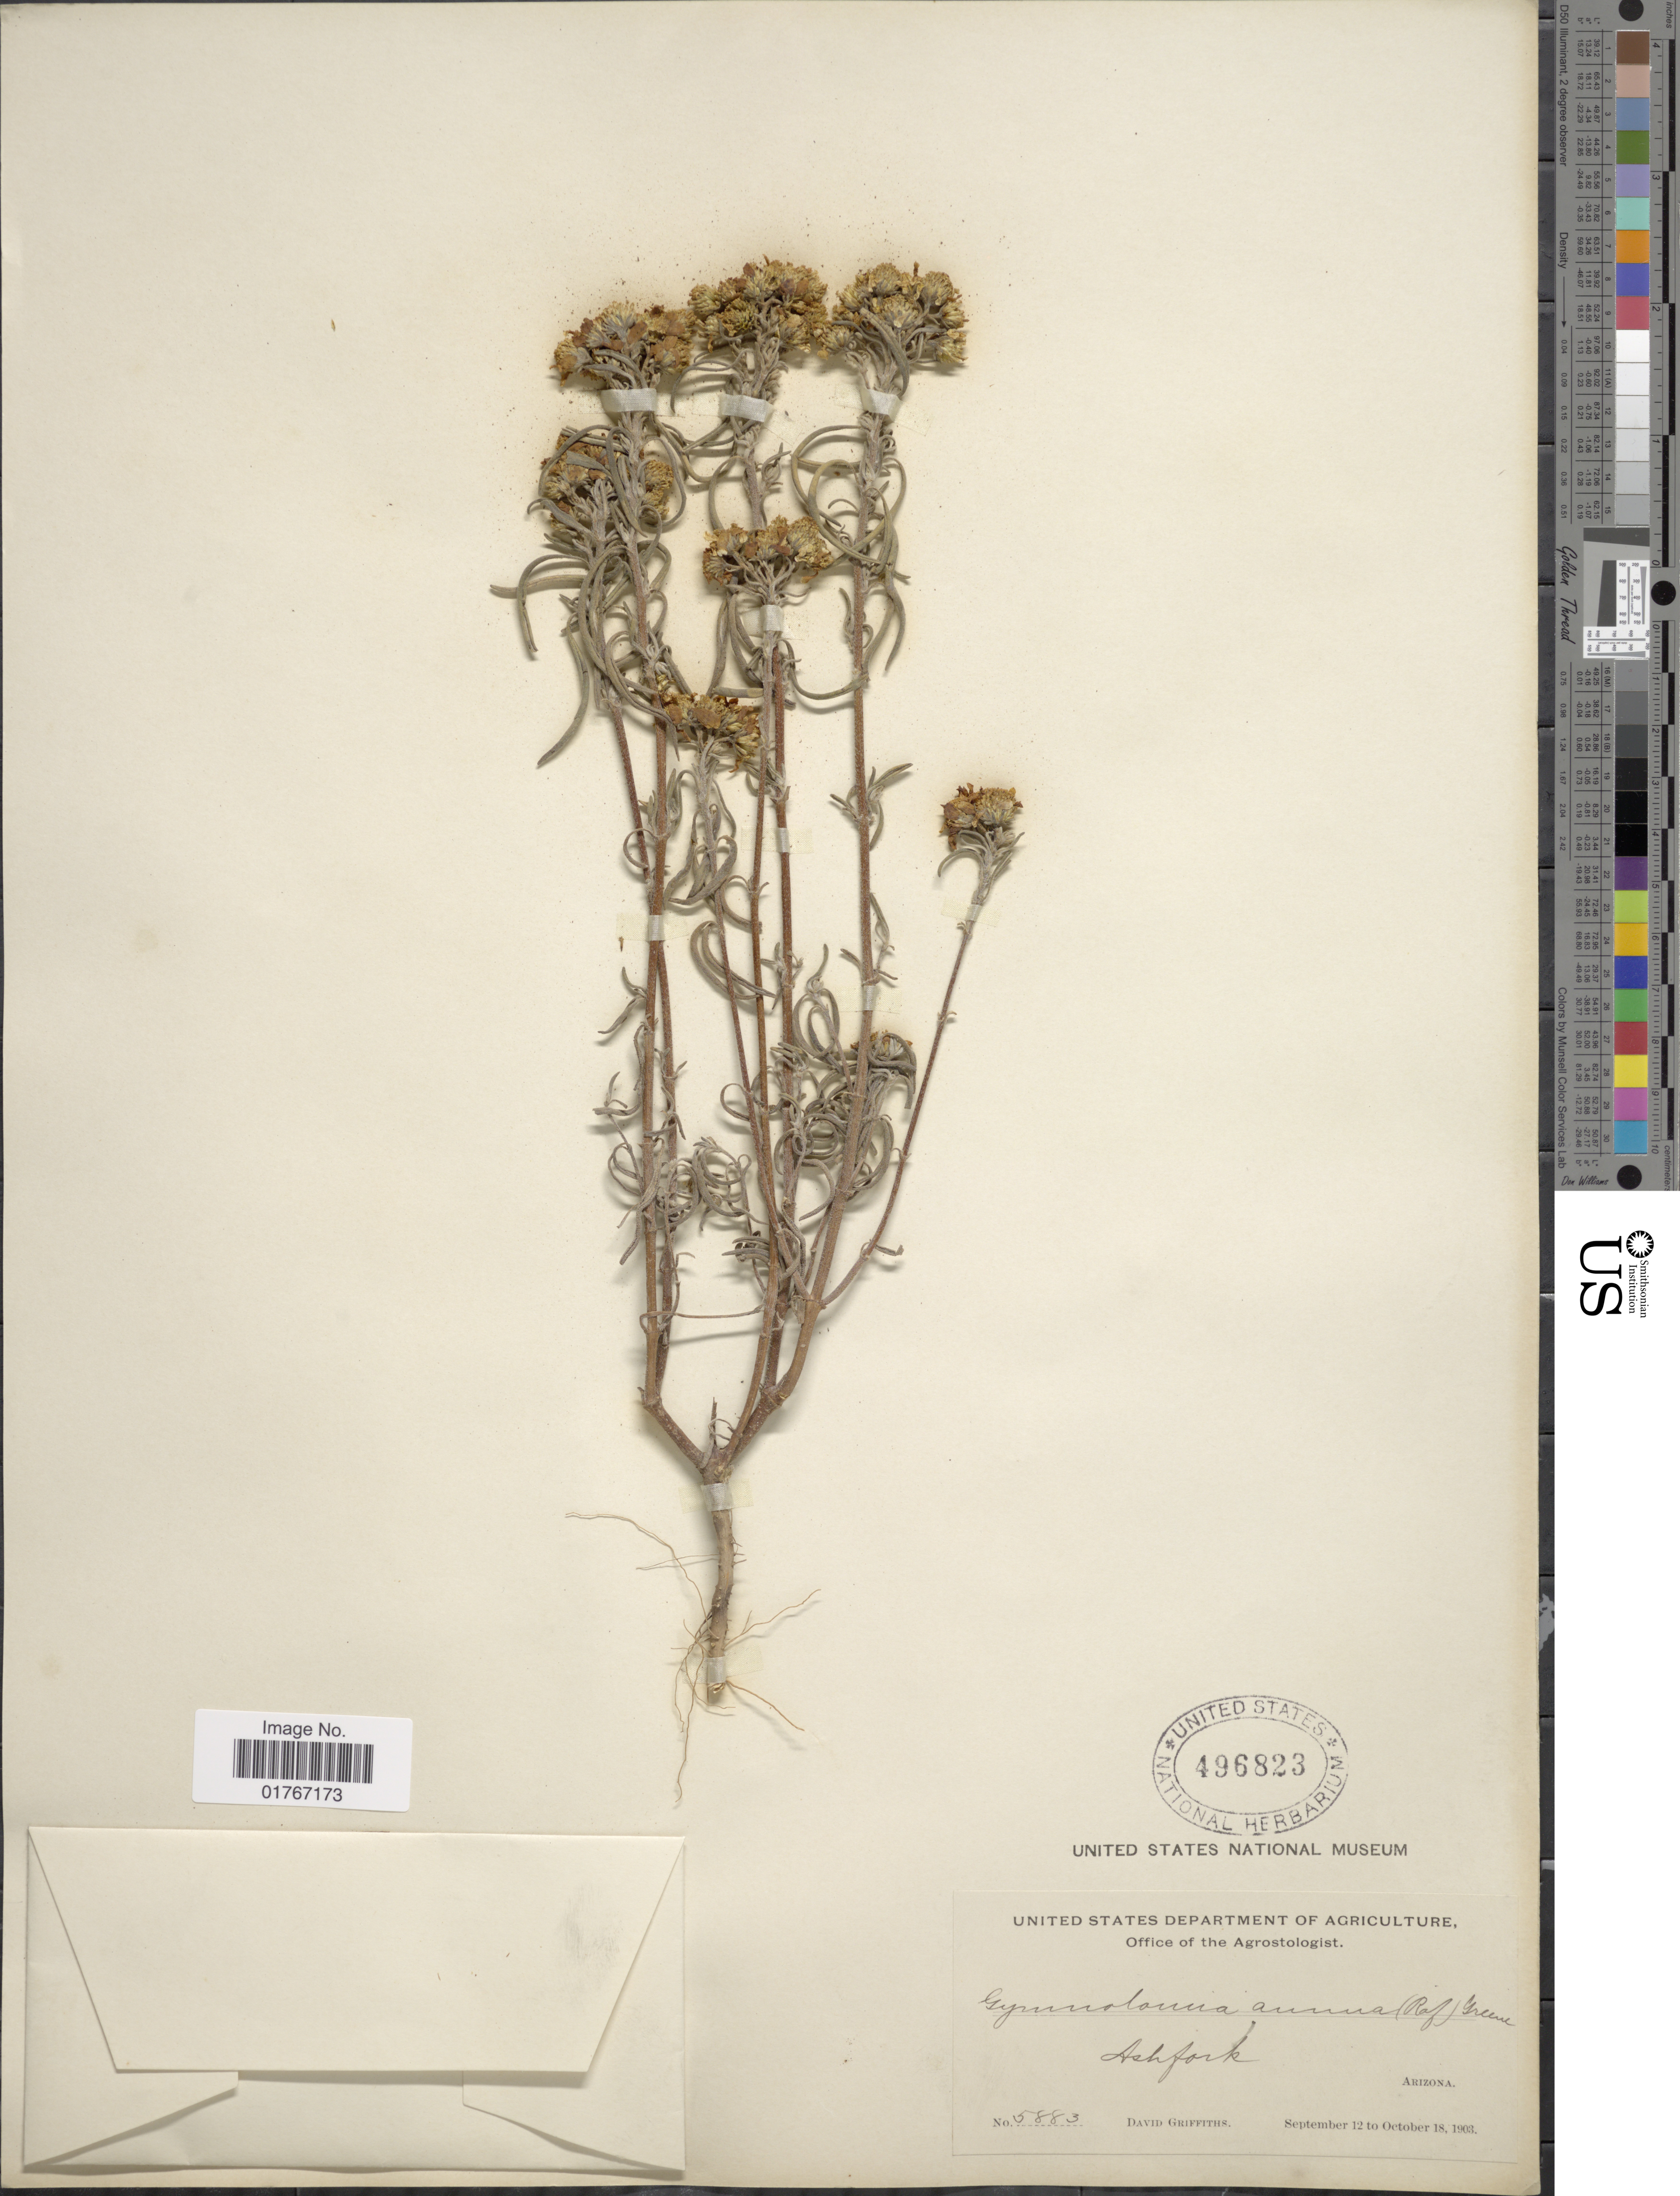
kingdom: Plantae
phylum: Tracheophyta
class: Magnoliopsida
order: Asterales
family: Asteraceae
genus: Heliomeris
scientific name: Heliomeris annua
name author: (M.E. Jones) Cockerell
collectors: D. Griffiths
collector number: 5883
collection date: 1903-09-12/1903-10-18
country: United States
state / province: Arizona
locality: Ashfork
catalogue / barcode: US 496823